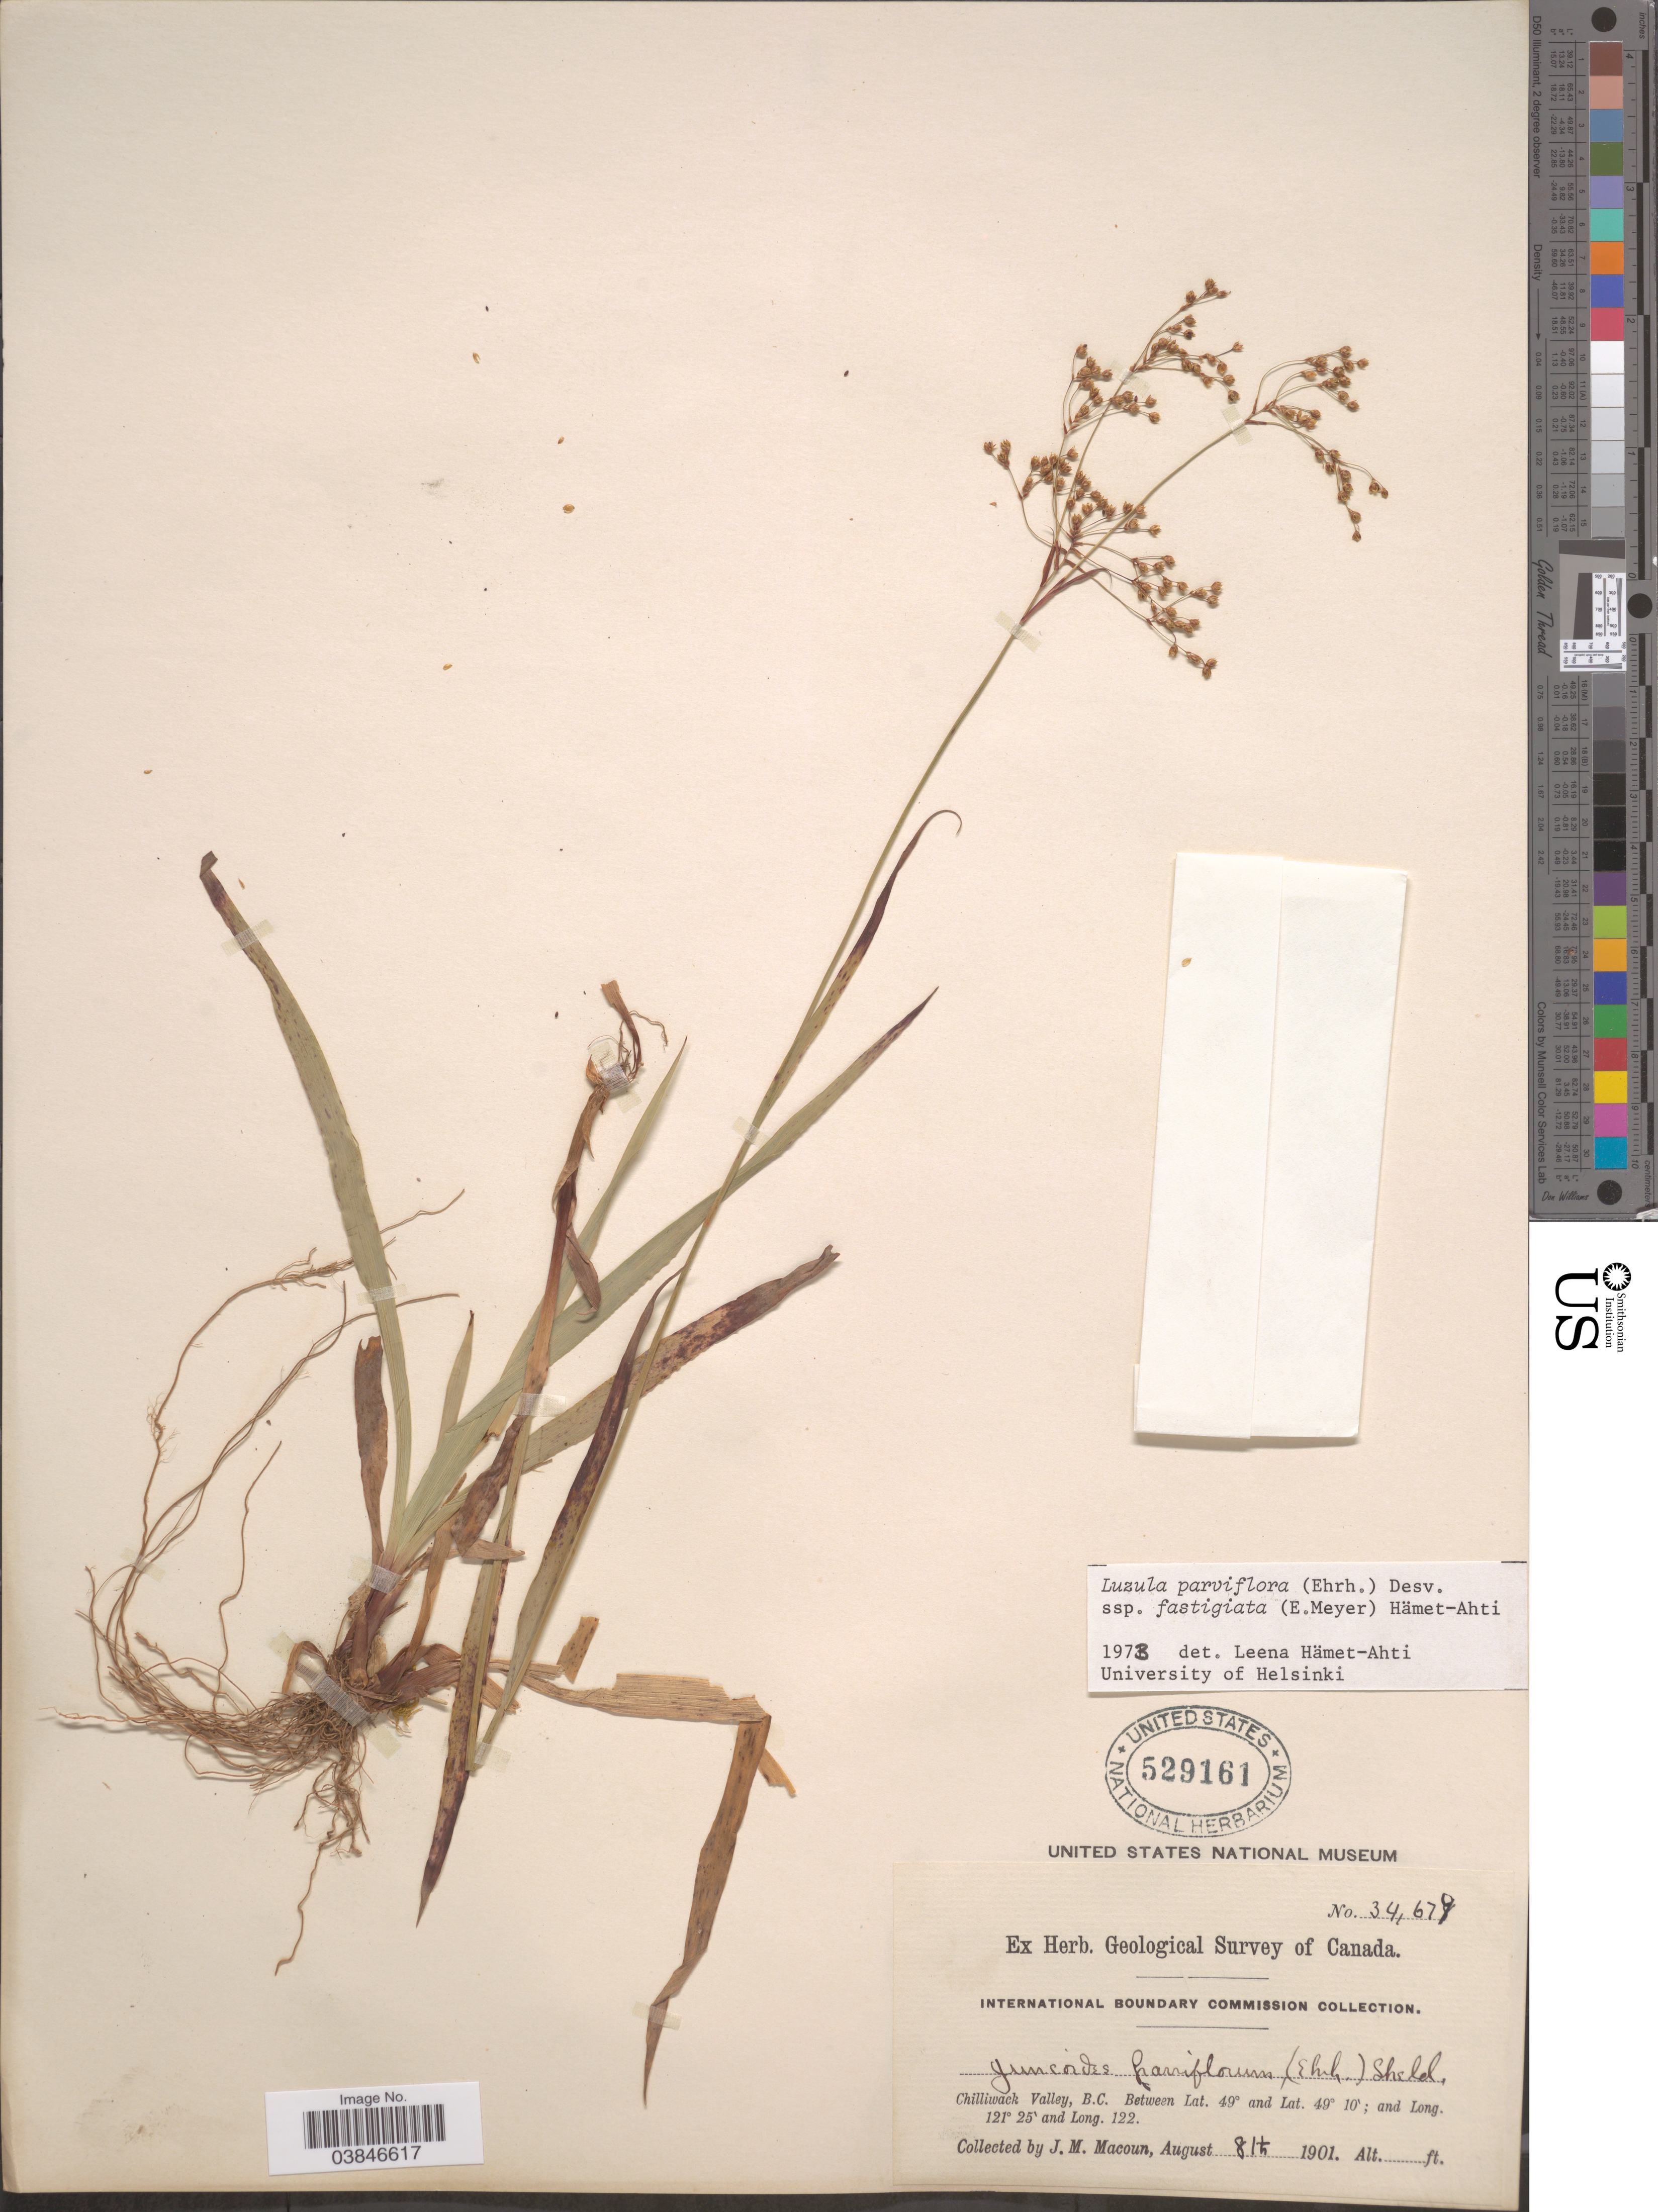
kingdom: Plantae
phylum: Tracheophyta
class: Liliopsida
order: Poales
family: Juncaceae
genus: Luzula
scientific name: Luzula parviflora subsp. fastigiata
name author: Buchenau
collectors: J. M. Macoun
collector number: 34679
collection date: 1901-08-08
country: Canada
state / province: British Columbia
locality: Chilliwack Valley, B. C.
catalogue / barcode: US 529161